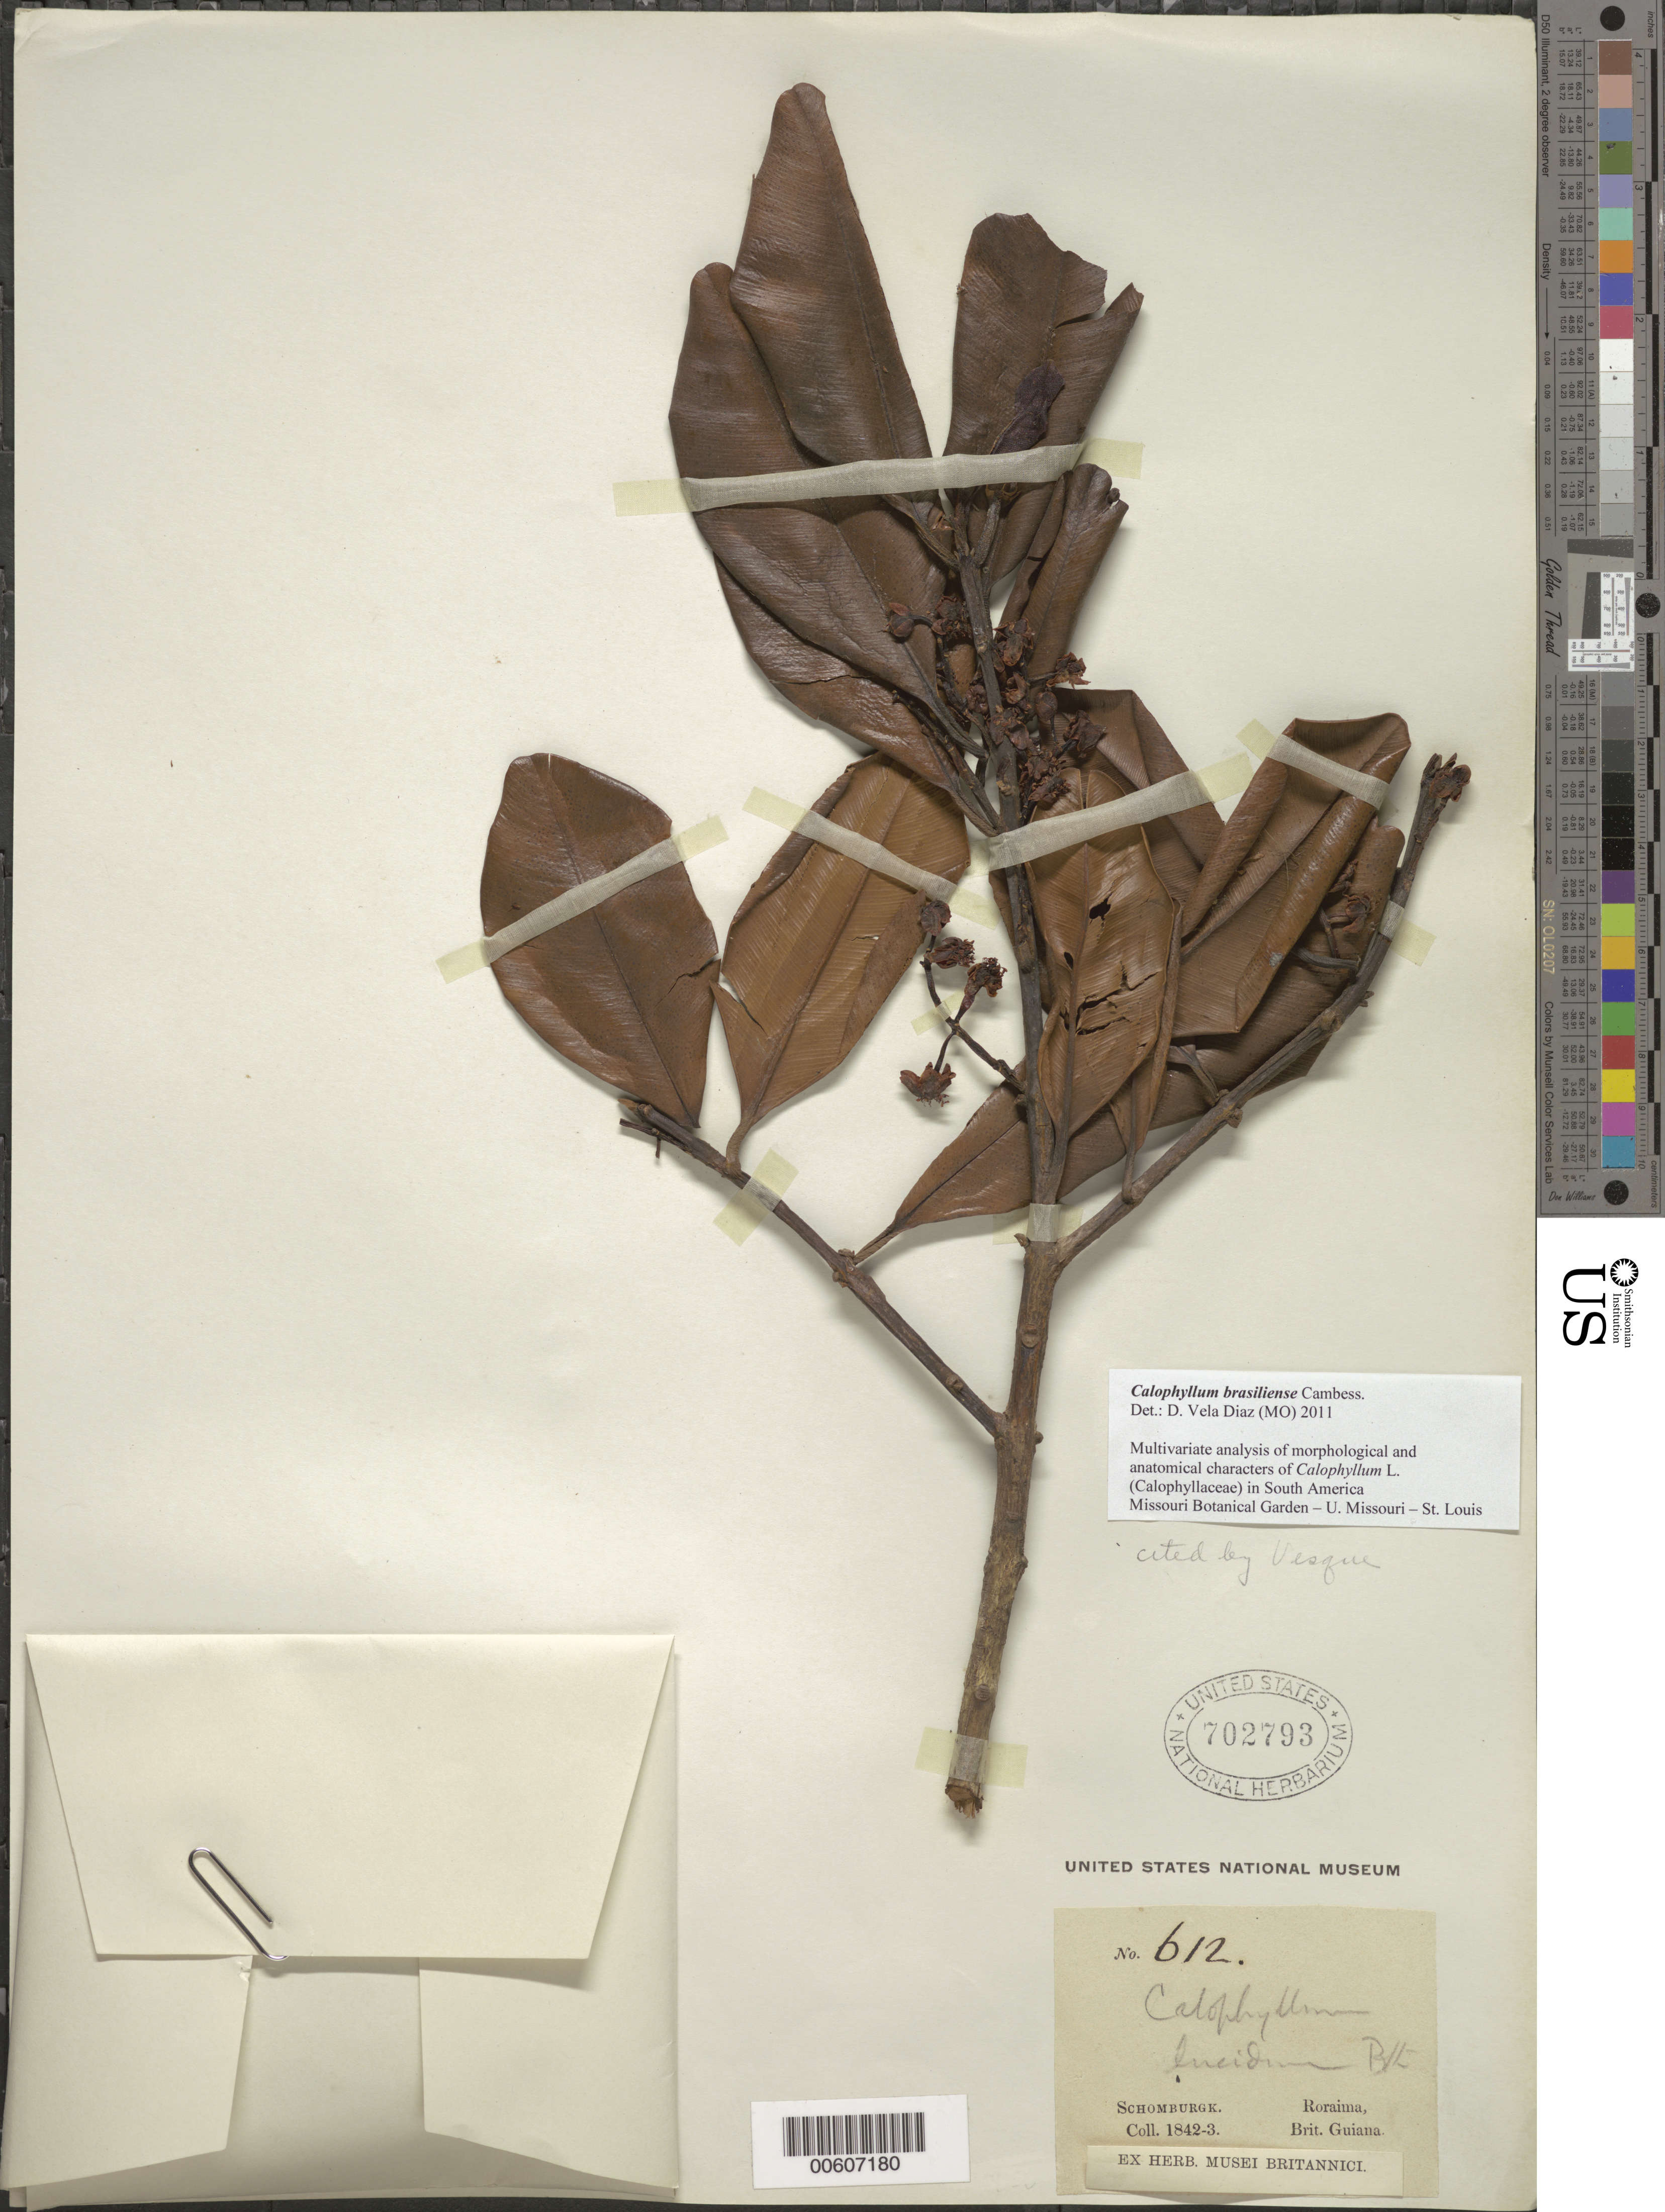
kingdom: Plantae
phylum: Tracheophyta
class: Magnoliopsida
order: Malpighiales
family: Calophyllaceae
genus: Calophyllum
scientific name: Calophyllum brasiliense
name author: Cambess.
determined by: Vela Díaz, D.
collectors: R. H. Schomburgk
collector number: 612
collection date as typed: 1842 to 1843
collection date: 1842/1843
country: Guyana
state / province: Cuyuni-Mazaruni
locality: Mt. Roraima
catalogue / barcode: US 702793